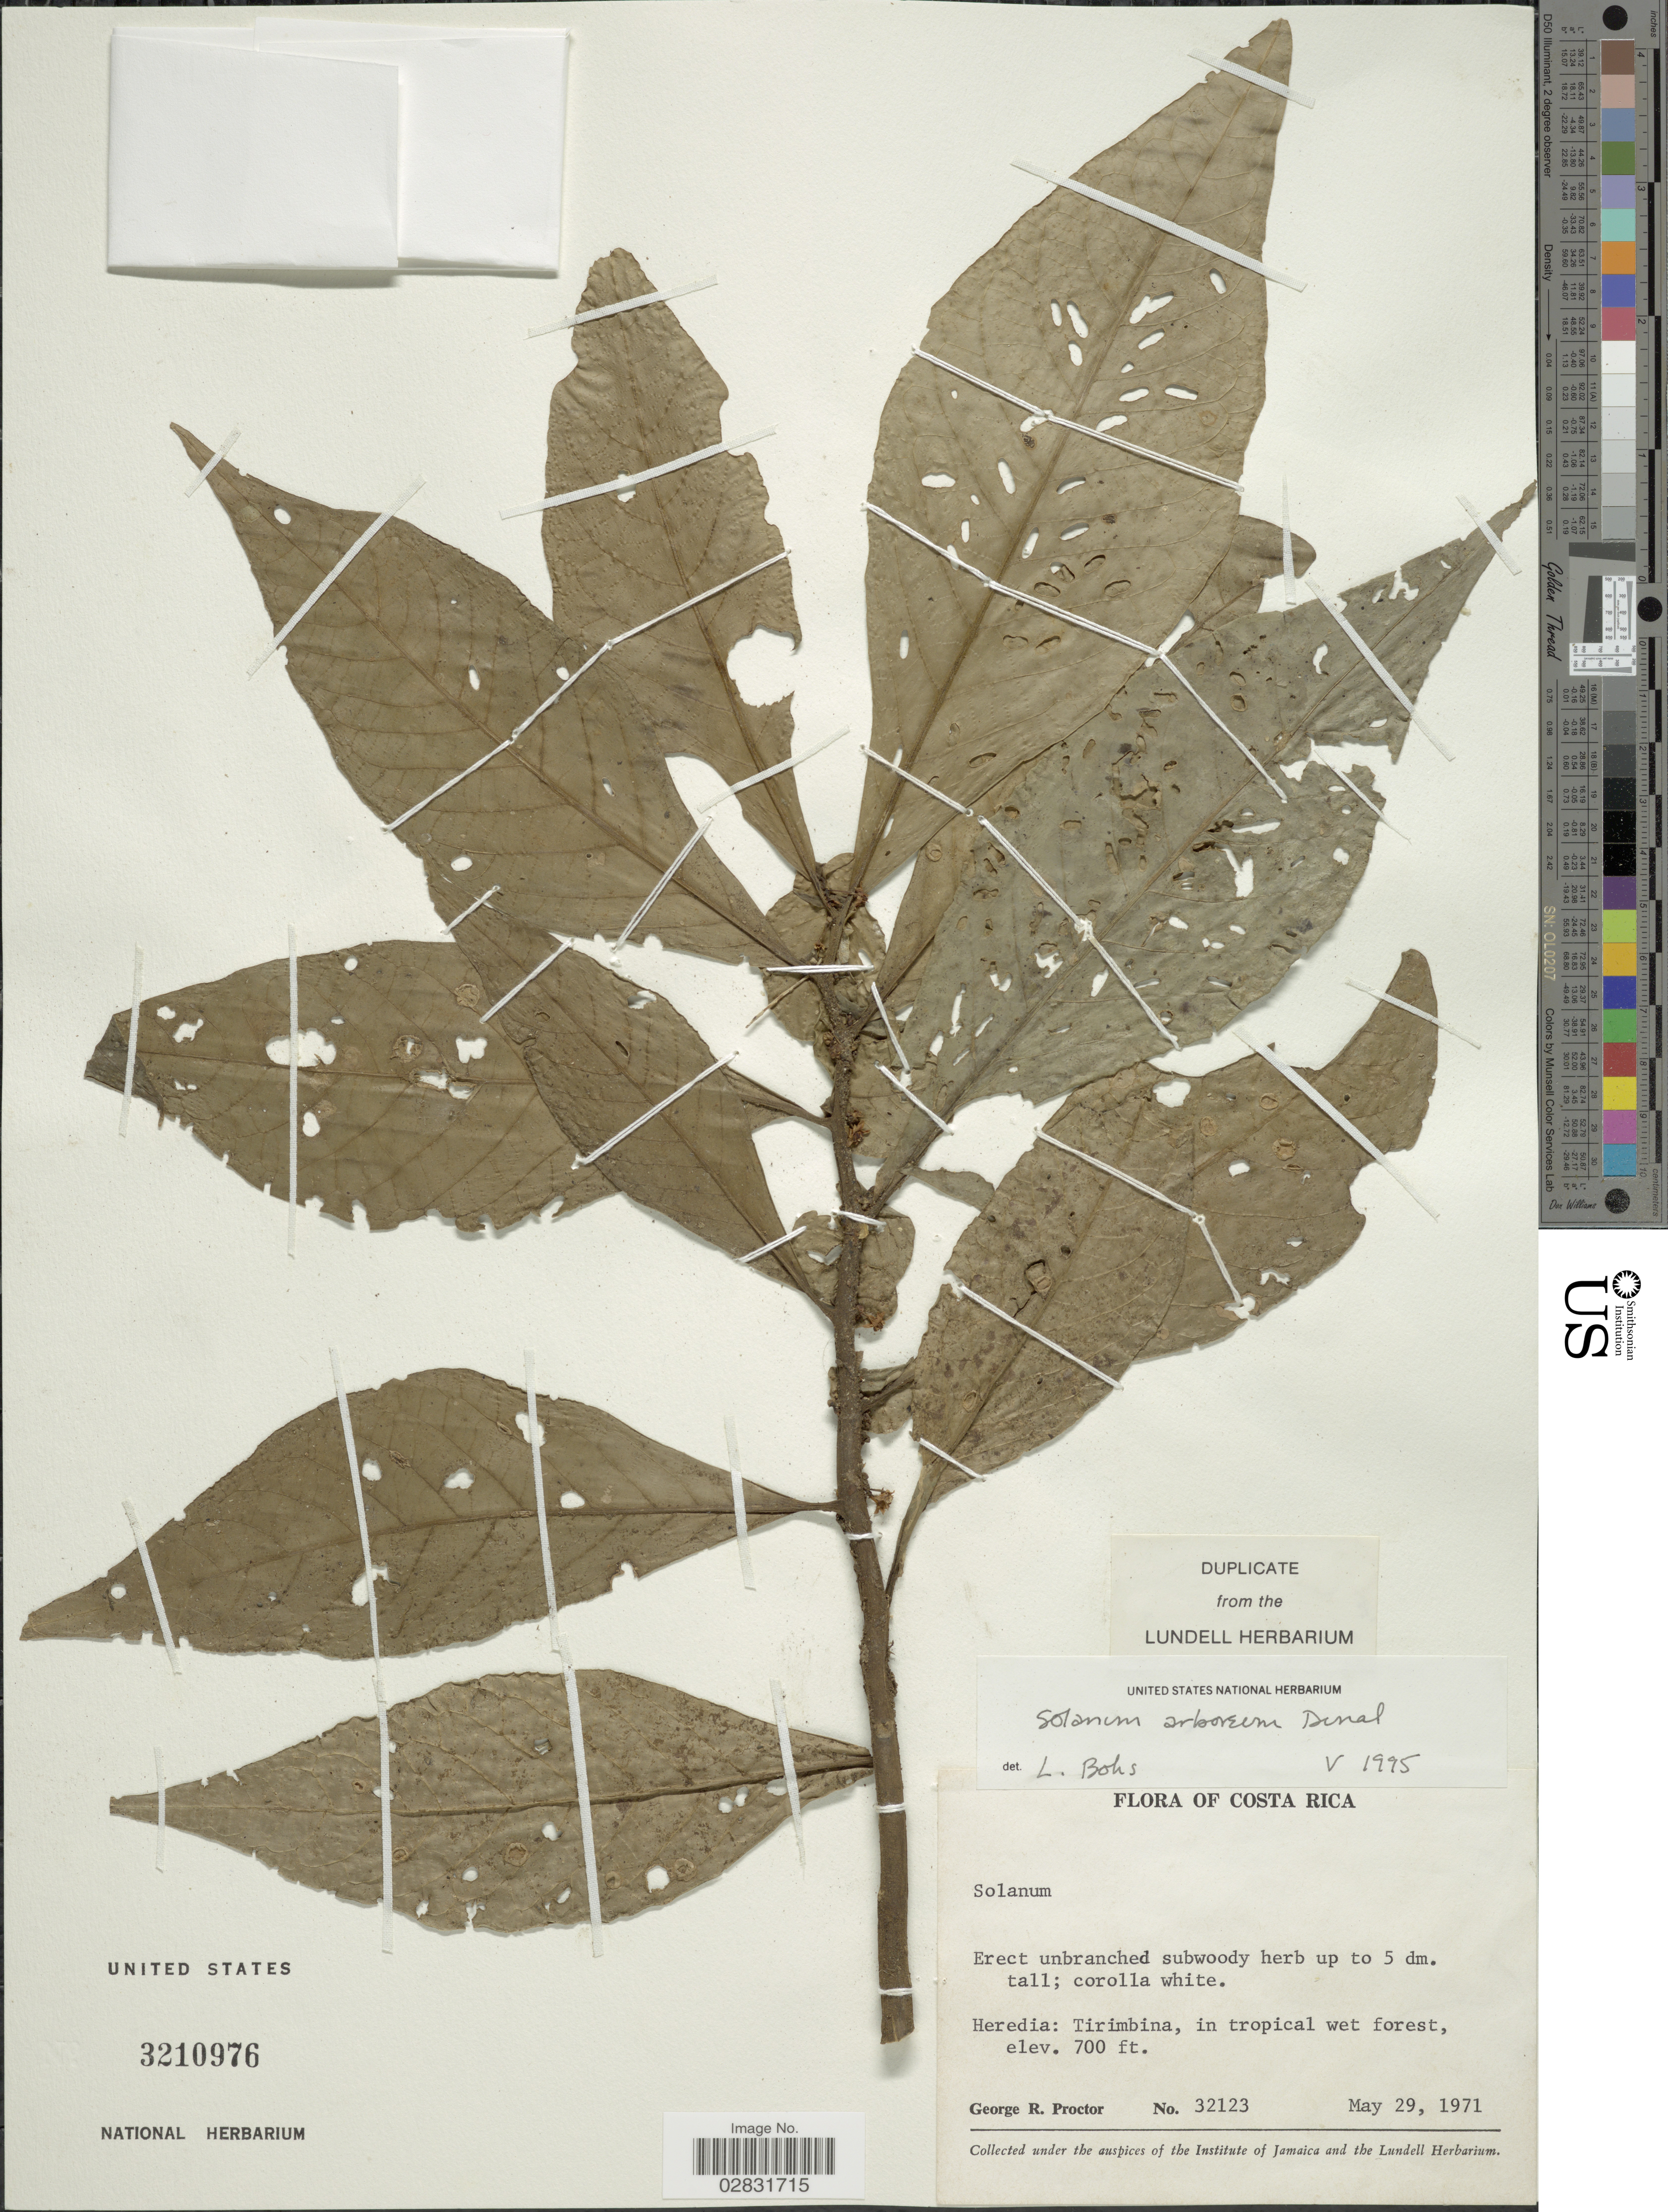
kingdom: Plantae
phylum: Tracheophyta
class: Magnoliopsida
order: Solanales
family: Solanaceae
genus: Solanum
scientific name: Solanum arboreum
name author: Dunal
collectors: G. Proctor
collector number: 32123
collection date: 1971-05-29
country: Costa Rica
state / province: Heredia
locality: Tirimbina.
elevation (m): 213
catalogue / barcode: US 3210976